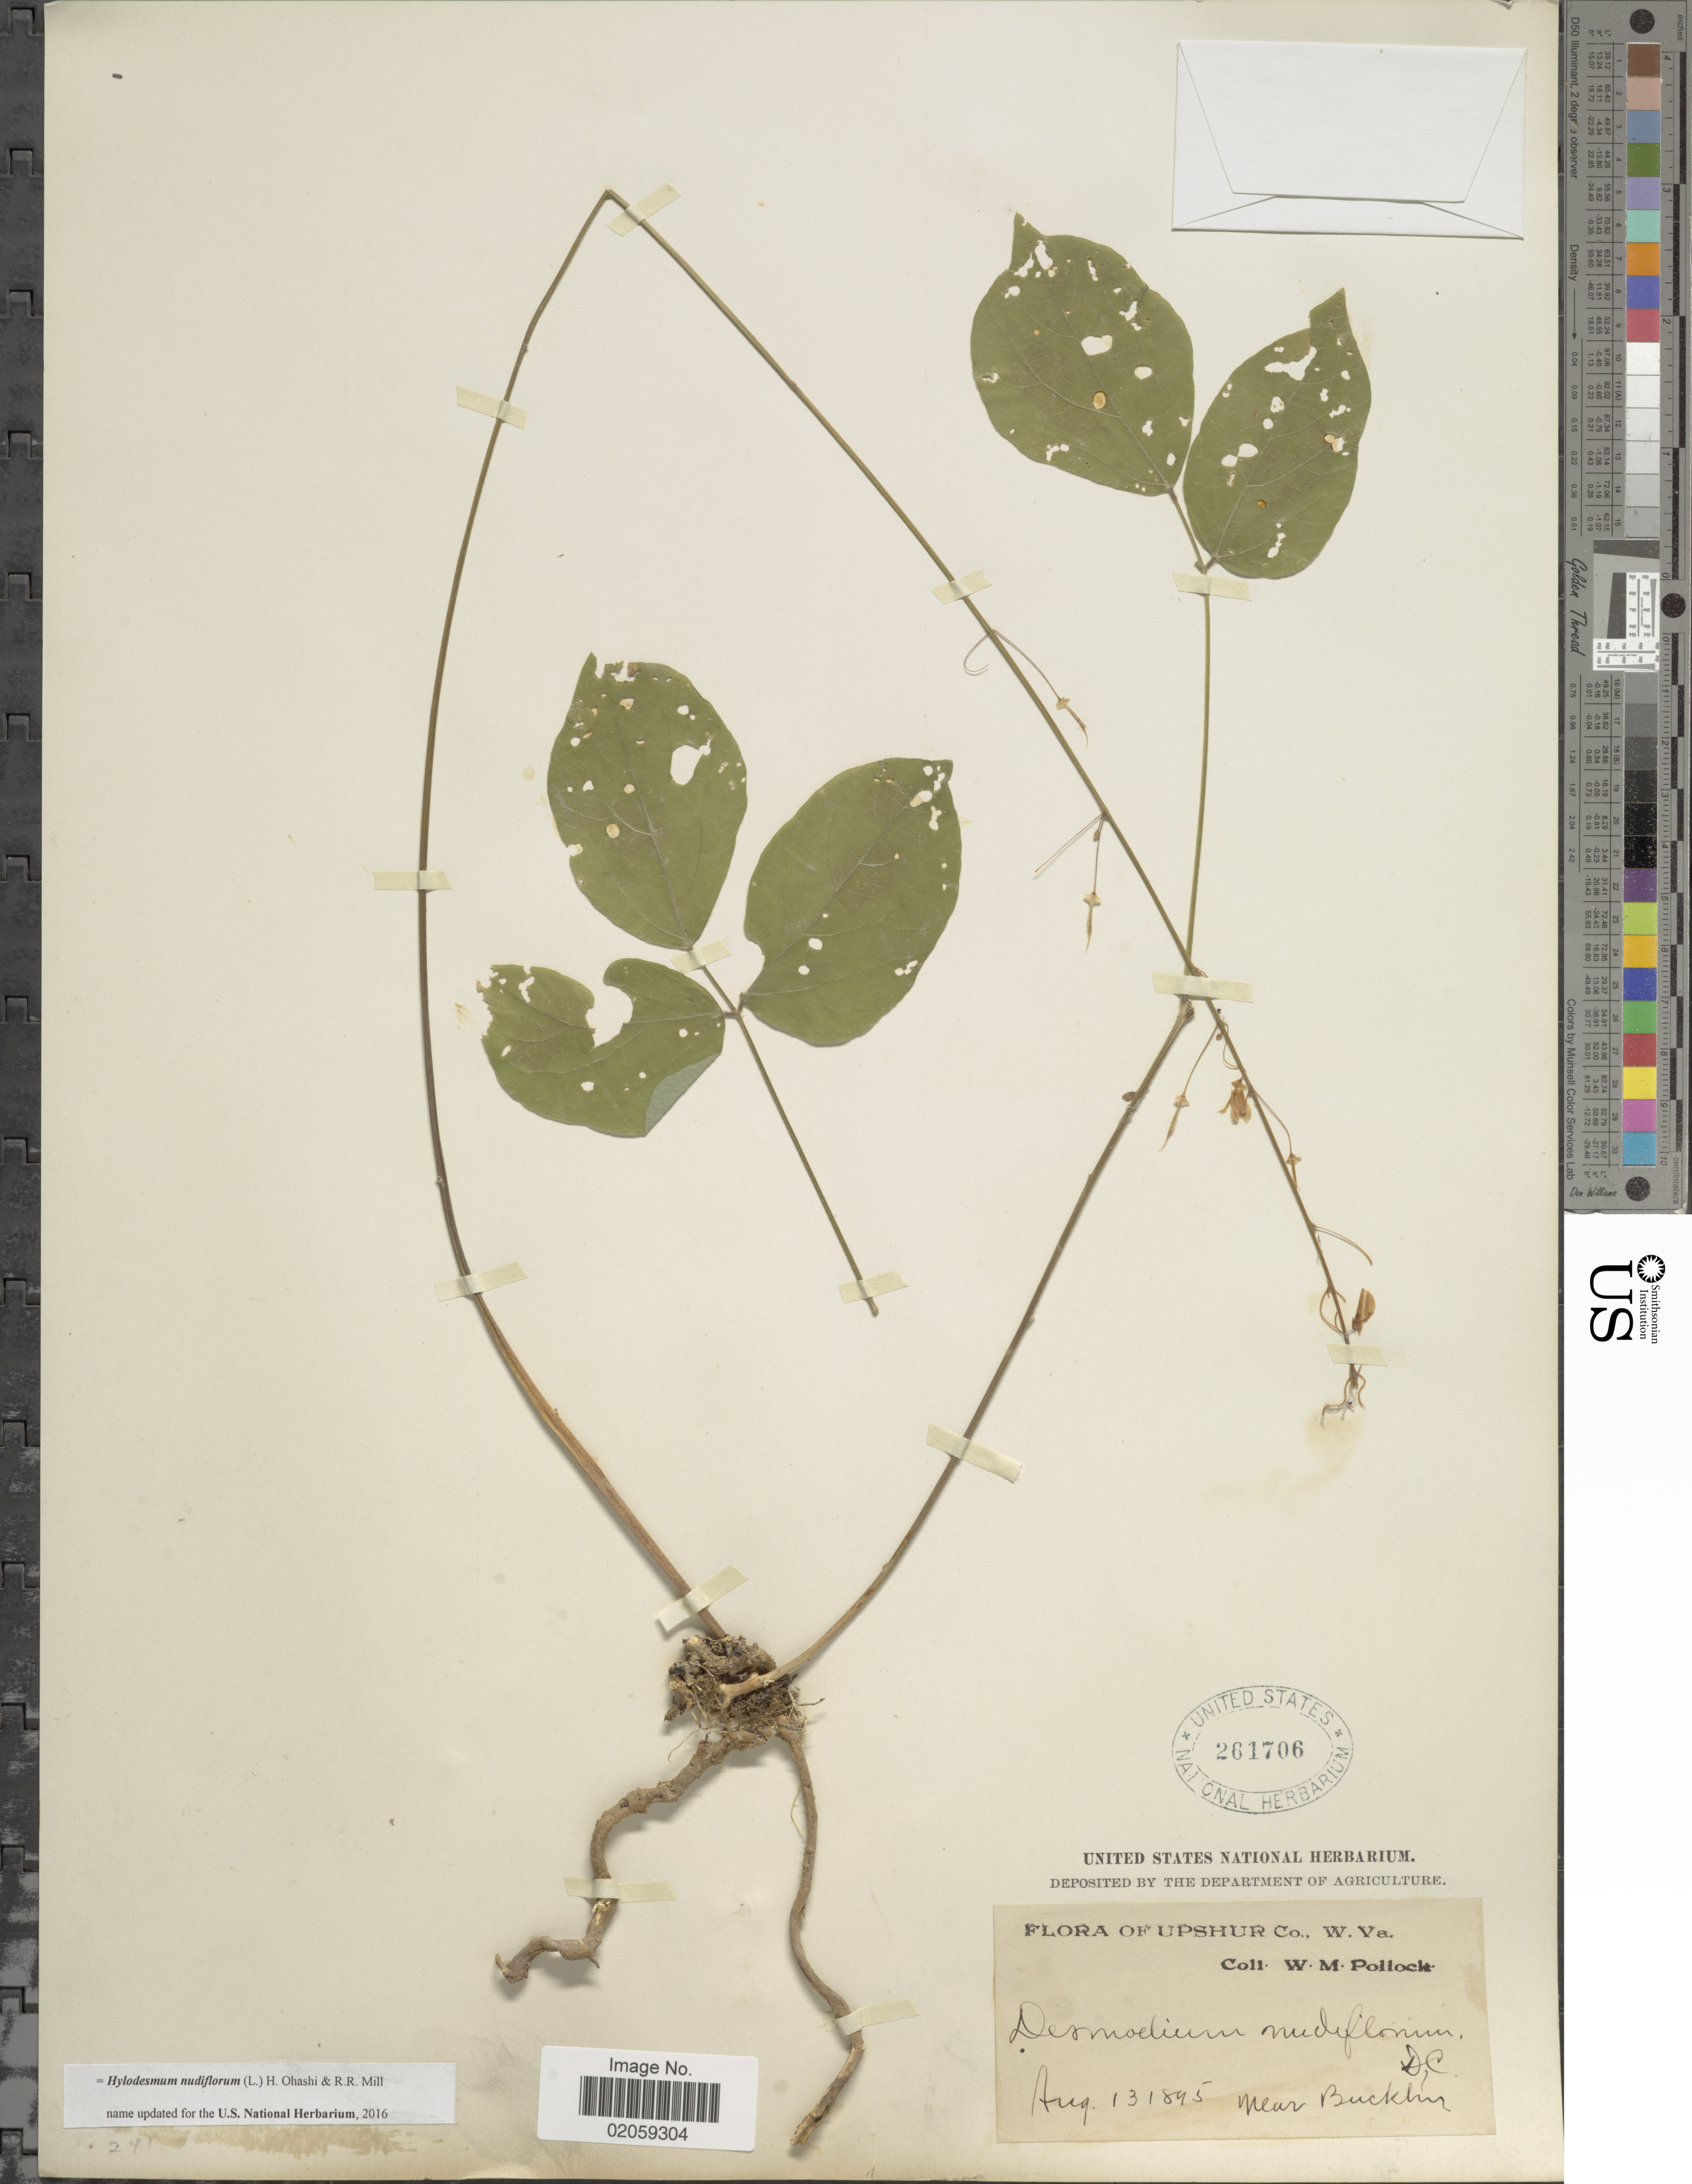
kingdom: Plantae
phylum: Tracheophyta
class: Magnoliopsida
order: Fabales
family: Fabaceae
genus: Hylodesmum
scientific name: Hylodesmum nudiflorum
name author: (L.) H. Ohashi & R.R. Mill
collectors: W. M. Pollock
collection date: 1895-08-13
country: United States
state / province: West Virginia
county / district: Upshur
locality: W. Va.near Bucklin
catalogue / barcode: US 261706